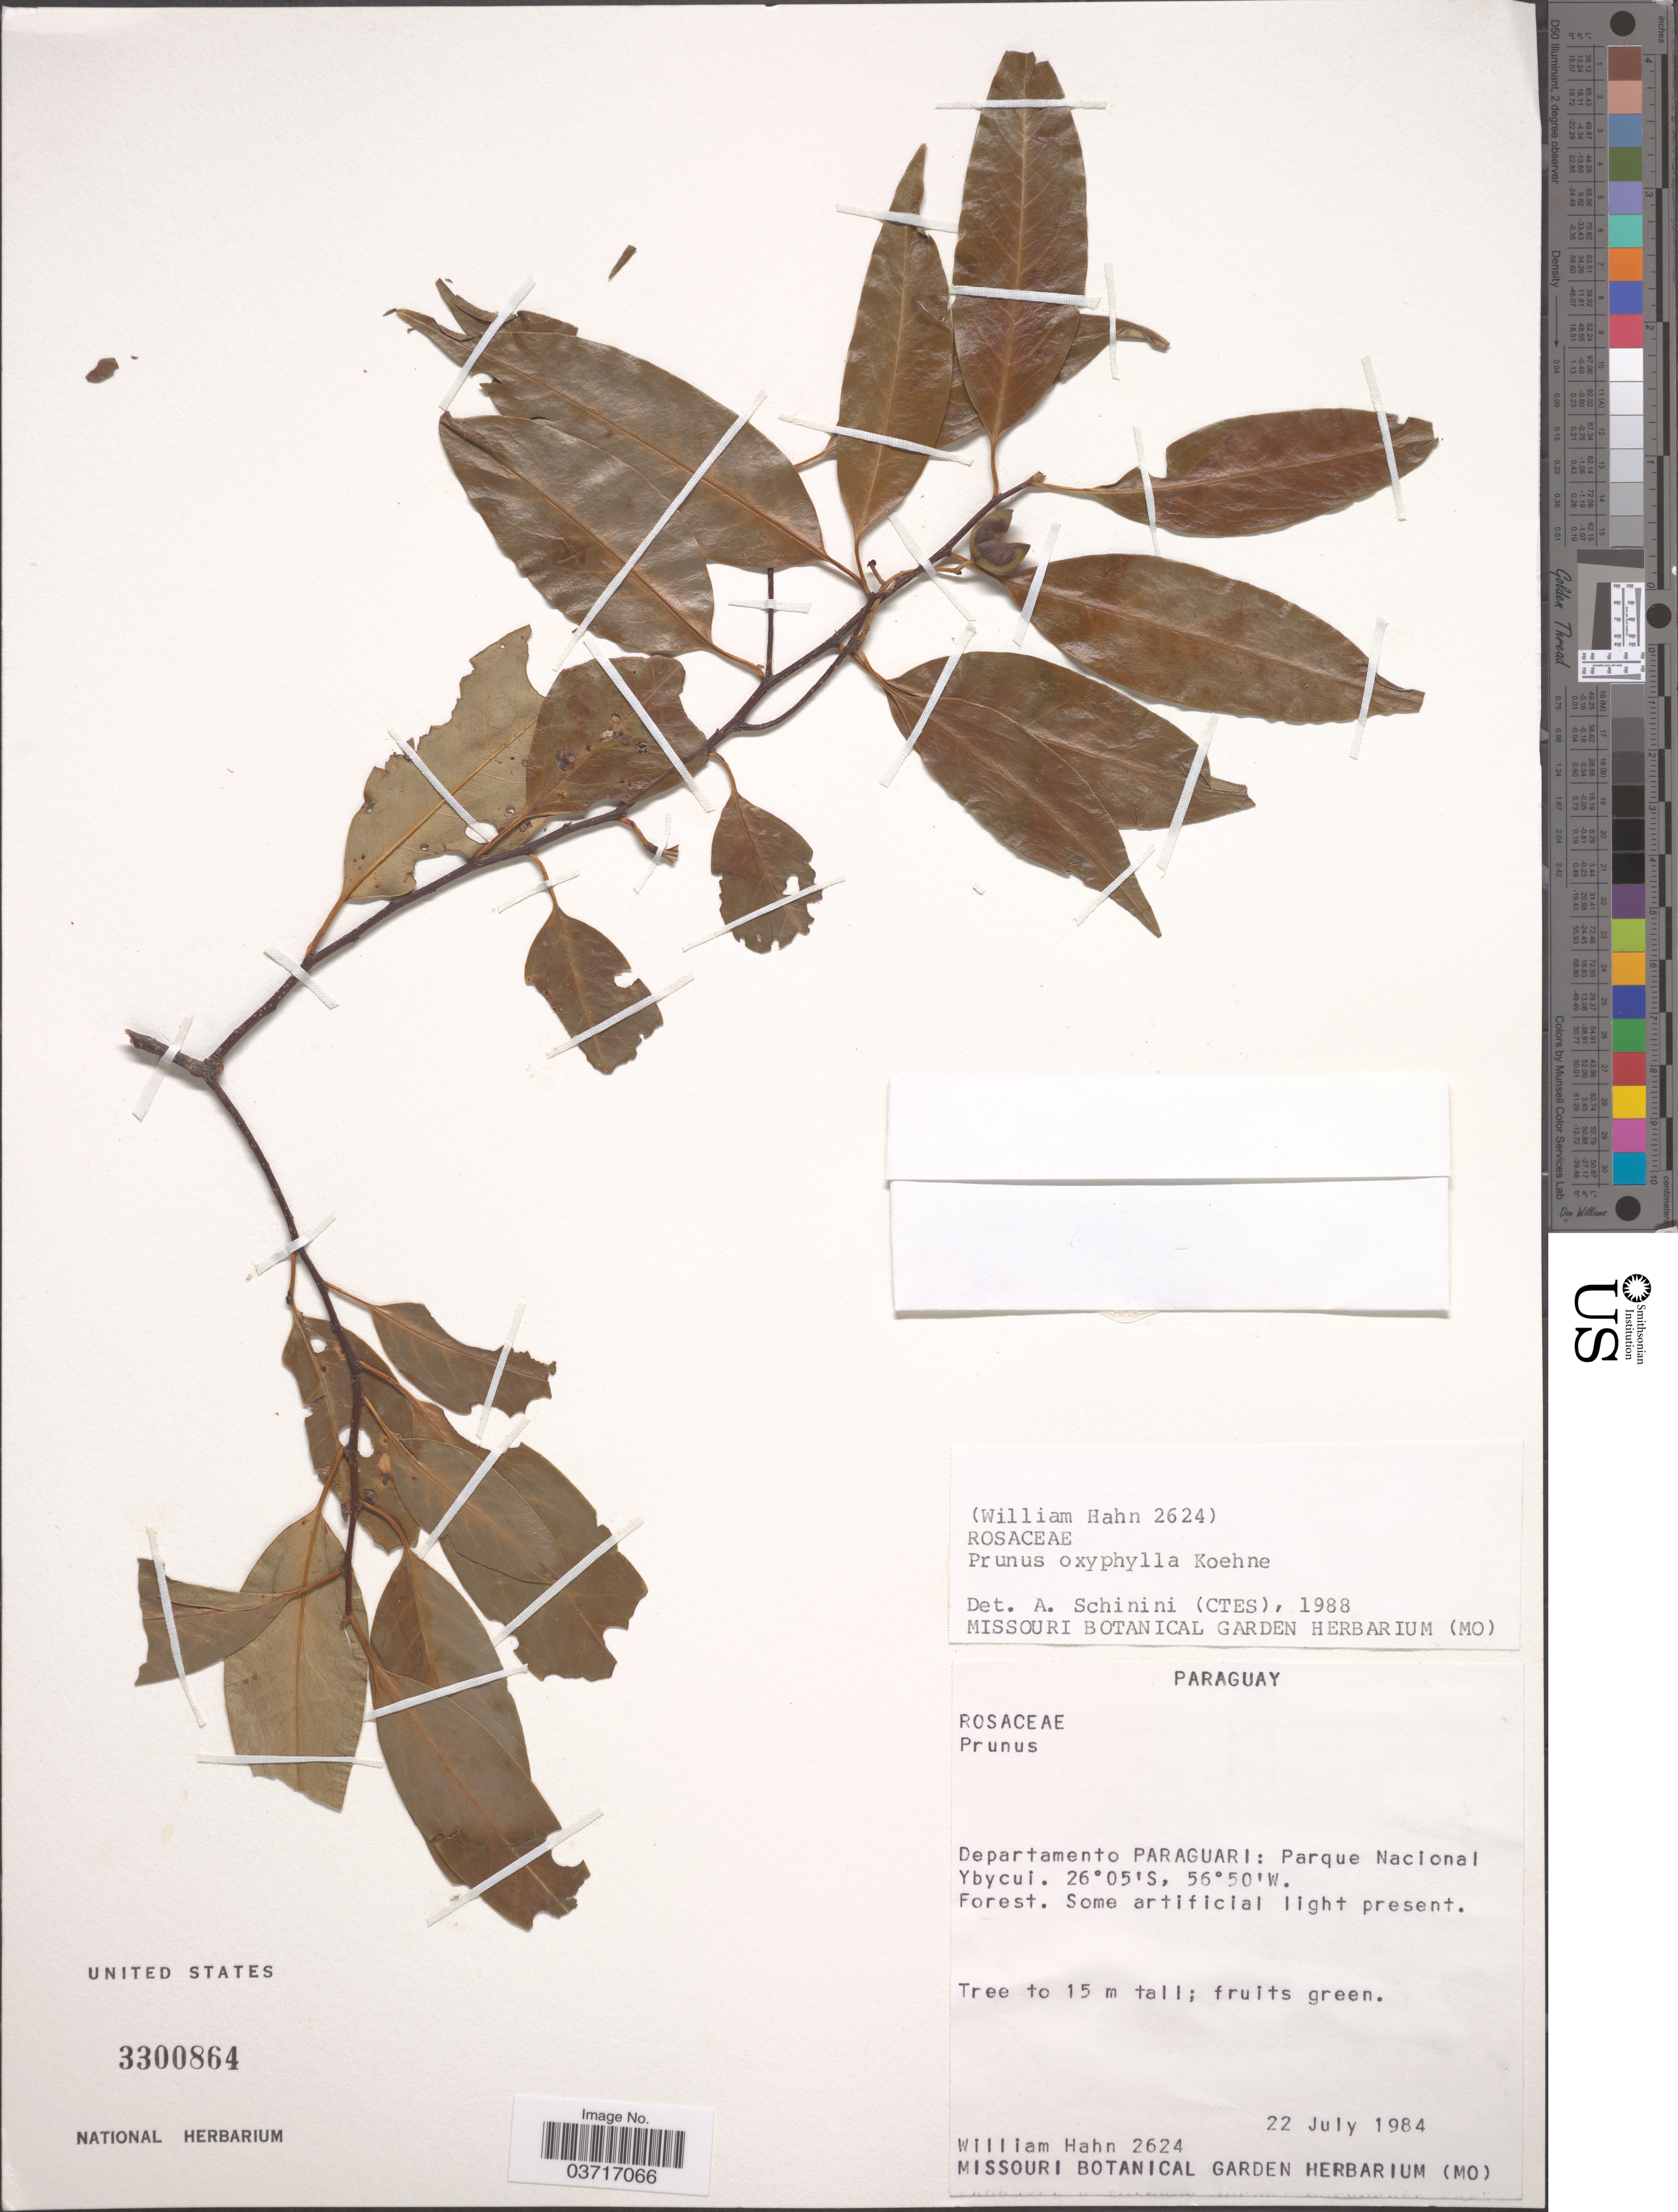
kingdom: Plantae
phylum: Tracheophyta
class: Magnoliopsida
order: Rosales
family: Rosaceae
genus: Prunus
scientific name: Prunus oxyphylla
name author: Koehne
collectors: W. Hahn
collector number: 2624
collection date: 1984-07-22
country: Paraguay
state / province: Paraguari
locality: Departamento Paraguari: Parque Nacional Ybycui.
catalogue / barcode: US 3300864